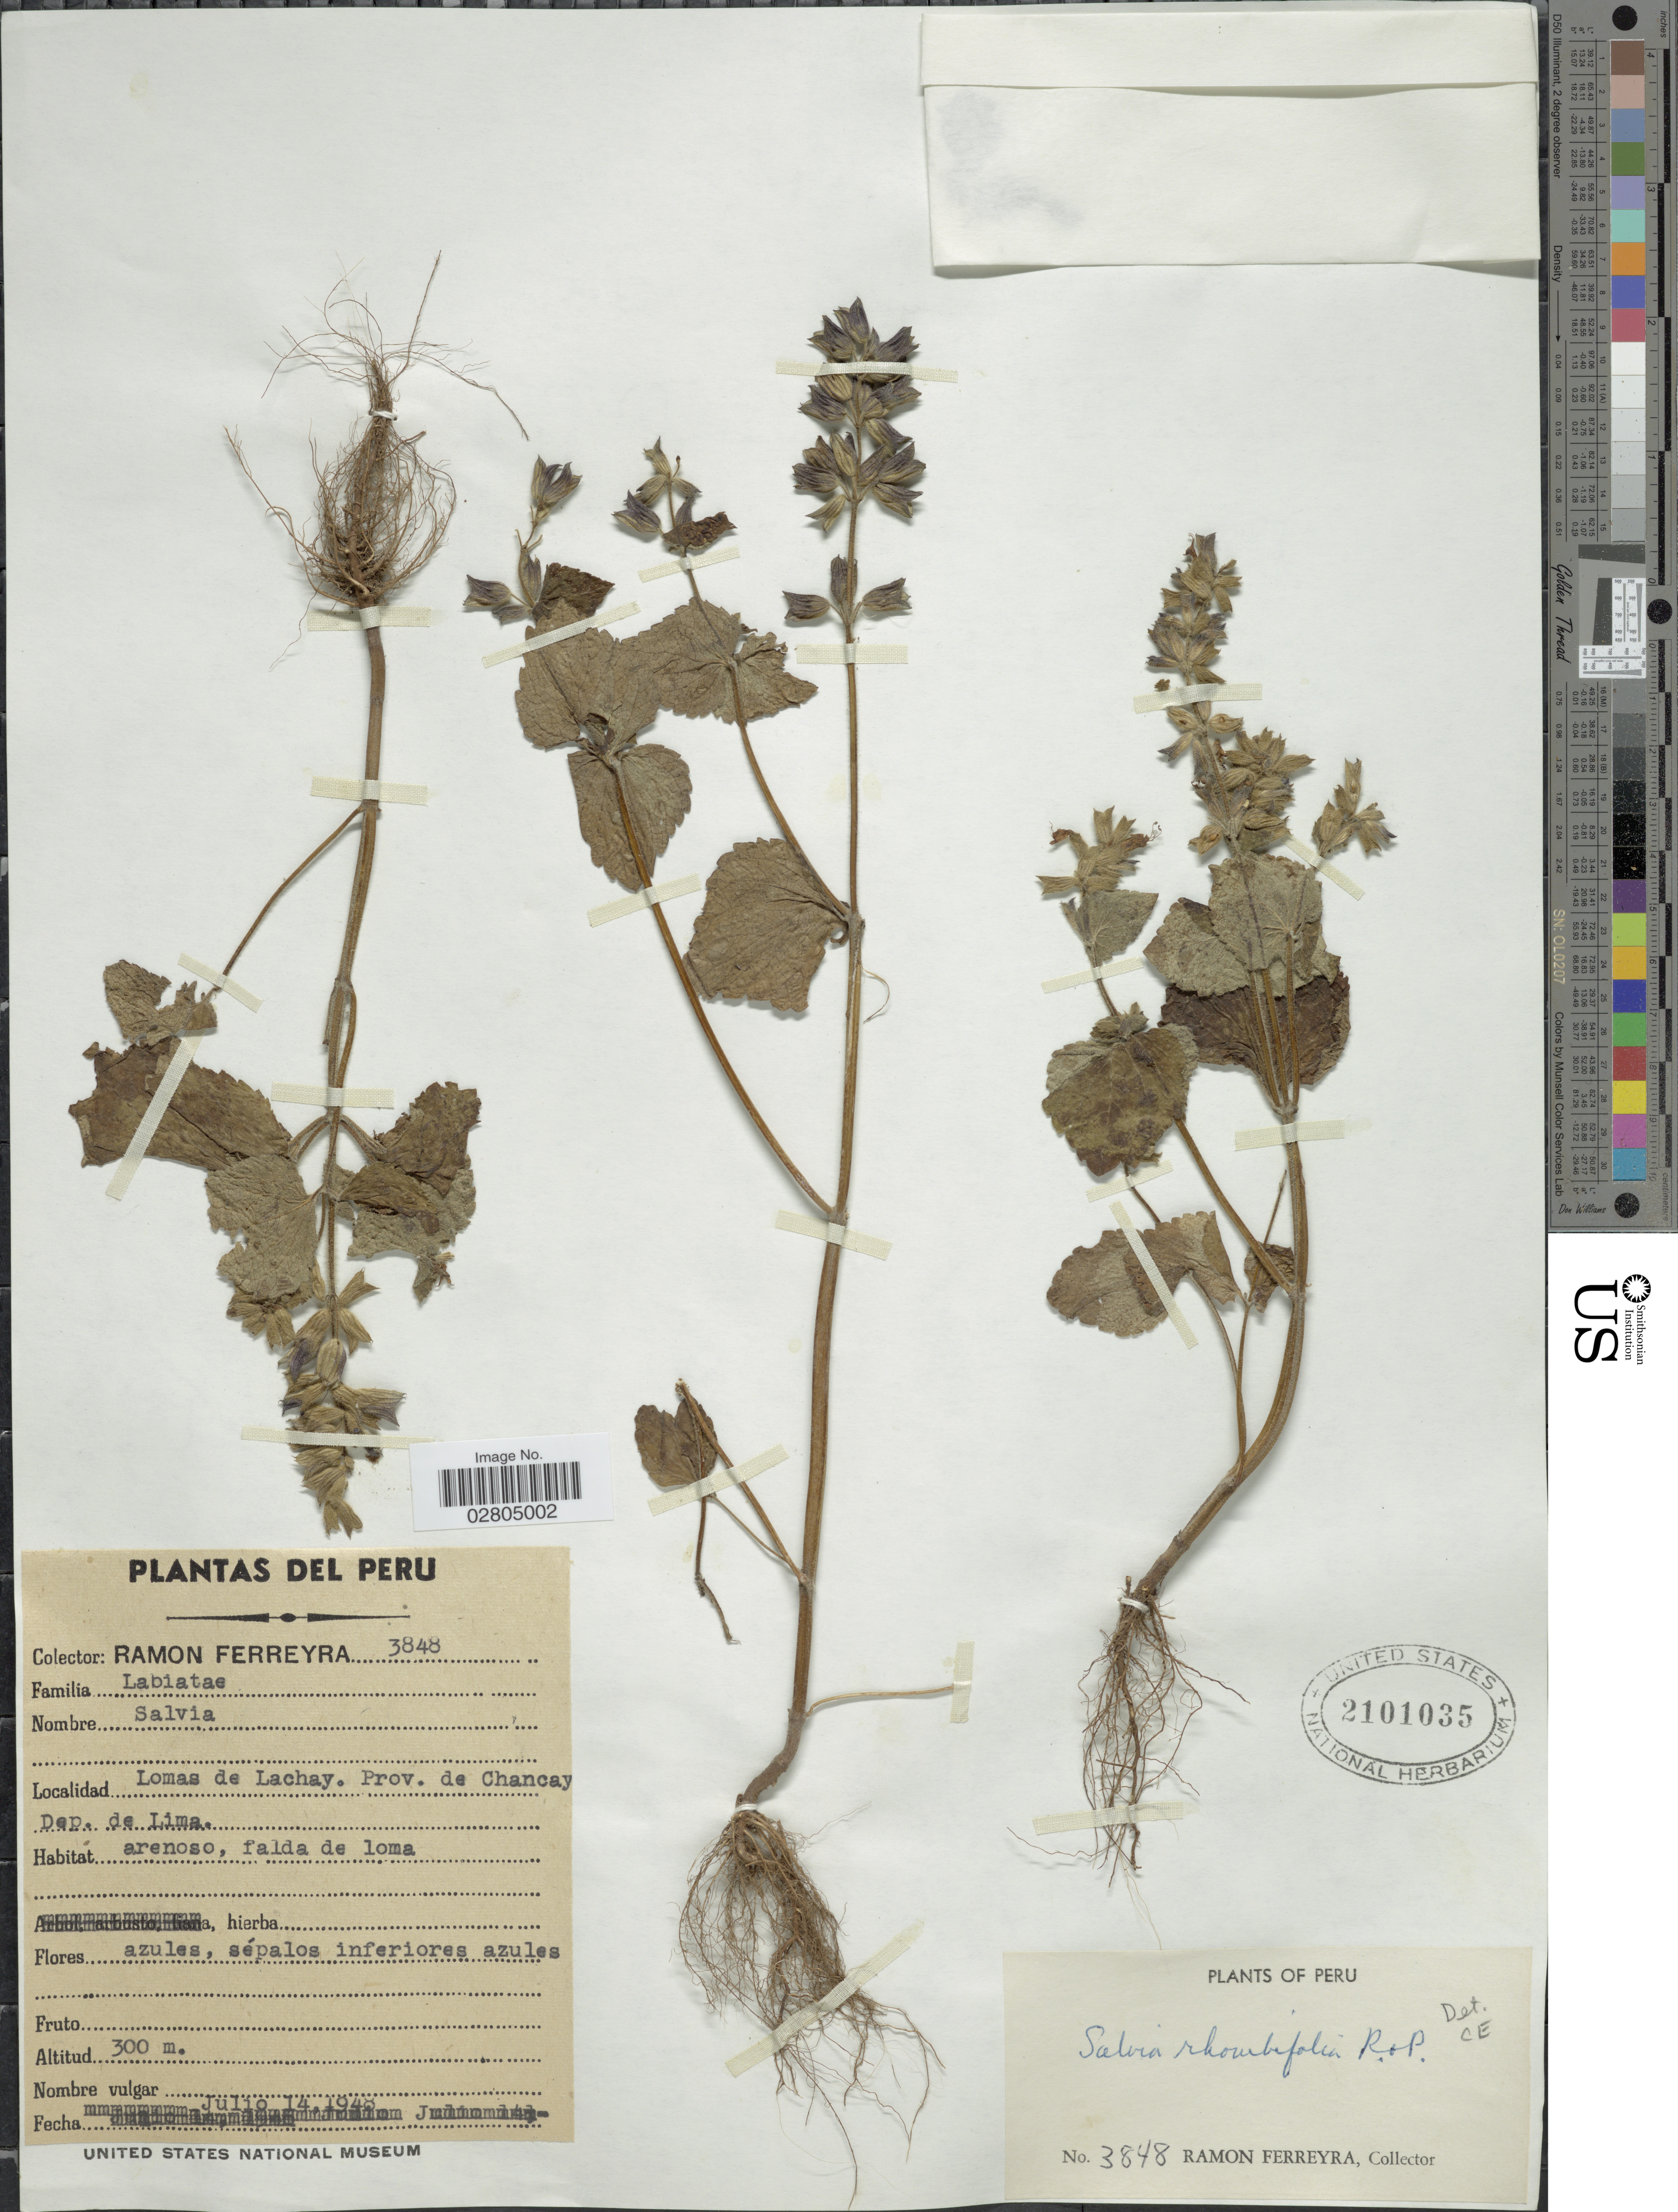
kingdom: Plantae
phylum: Tracheophyta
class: Magnoliopsida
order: Lamiales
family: Lamiaceae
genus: Salvia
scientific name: Salvia rhombifolia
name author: Ruiz & Pav.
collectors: R. A. Ferreyra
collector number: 3848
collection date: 1948-07-14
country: Peru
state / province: Lima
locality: Lomas de Lachay, Prov. de Chancay, Dep. de Lima.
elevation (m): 300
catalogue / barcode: US 2101035